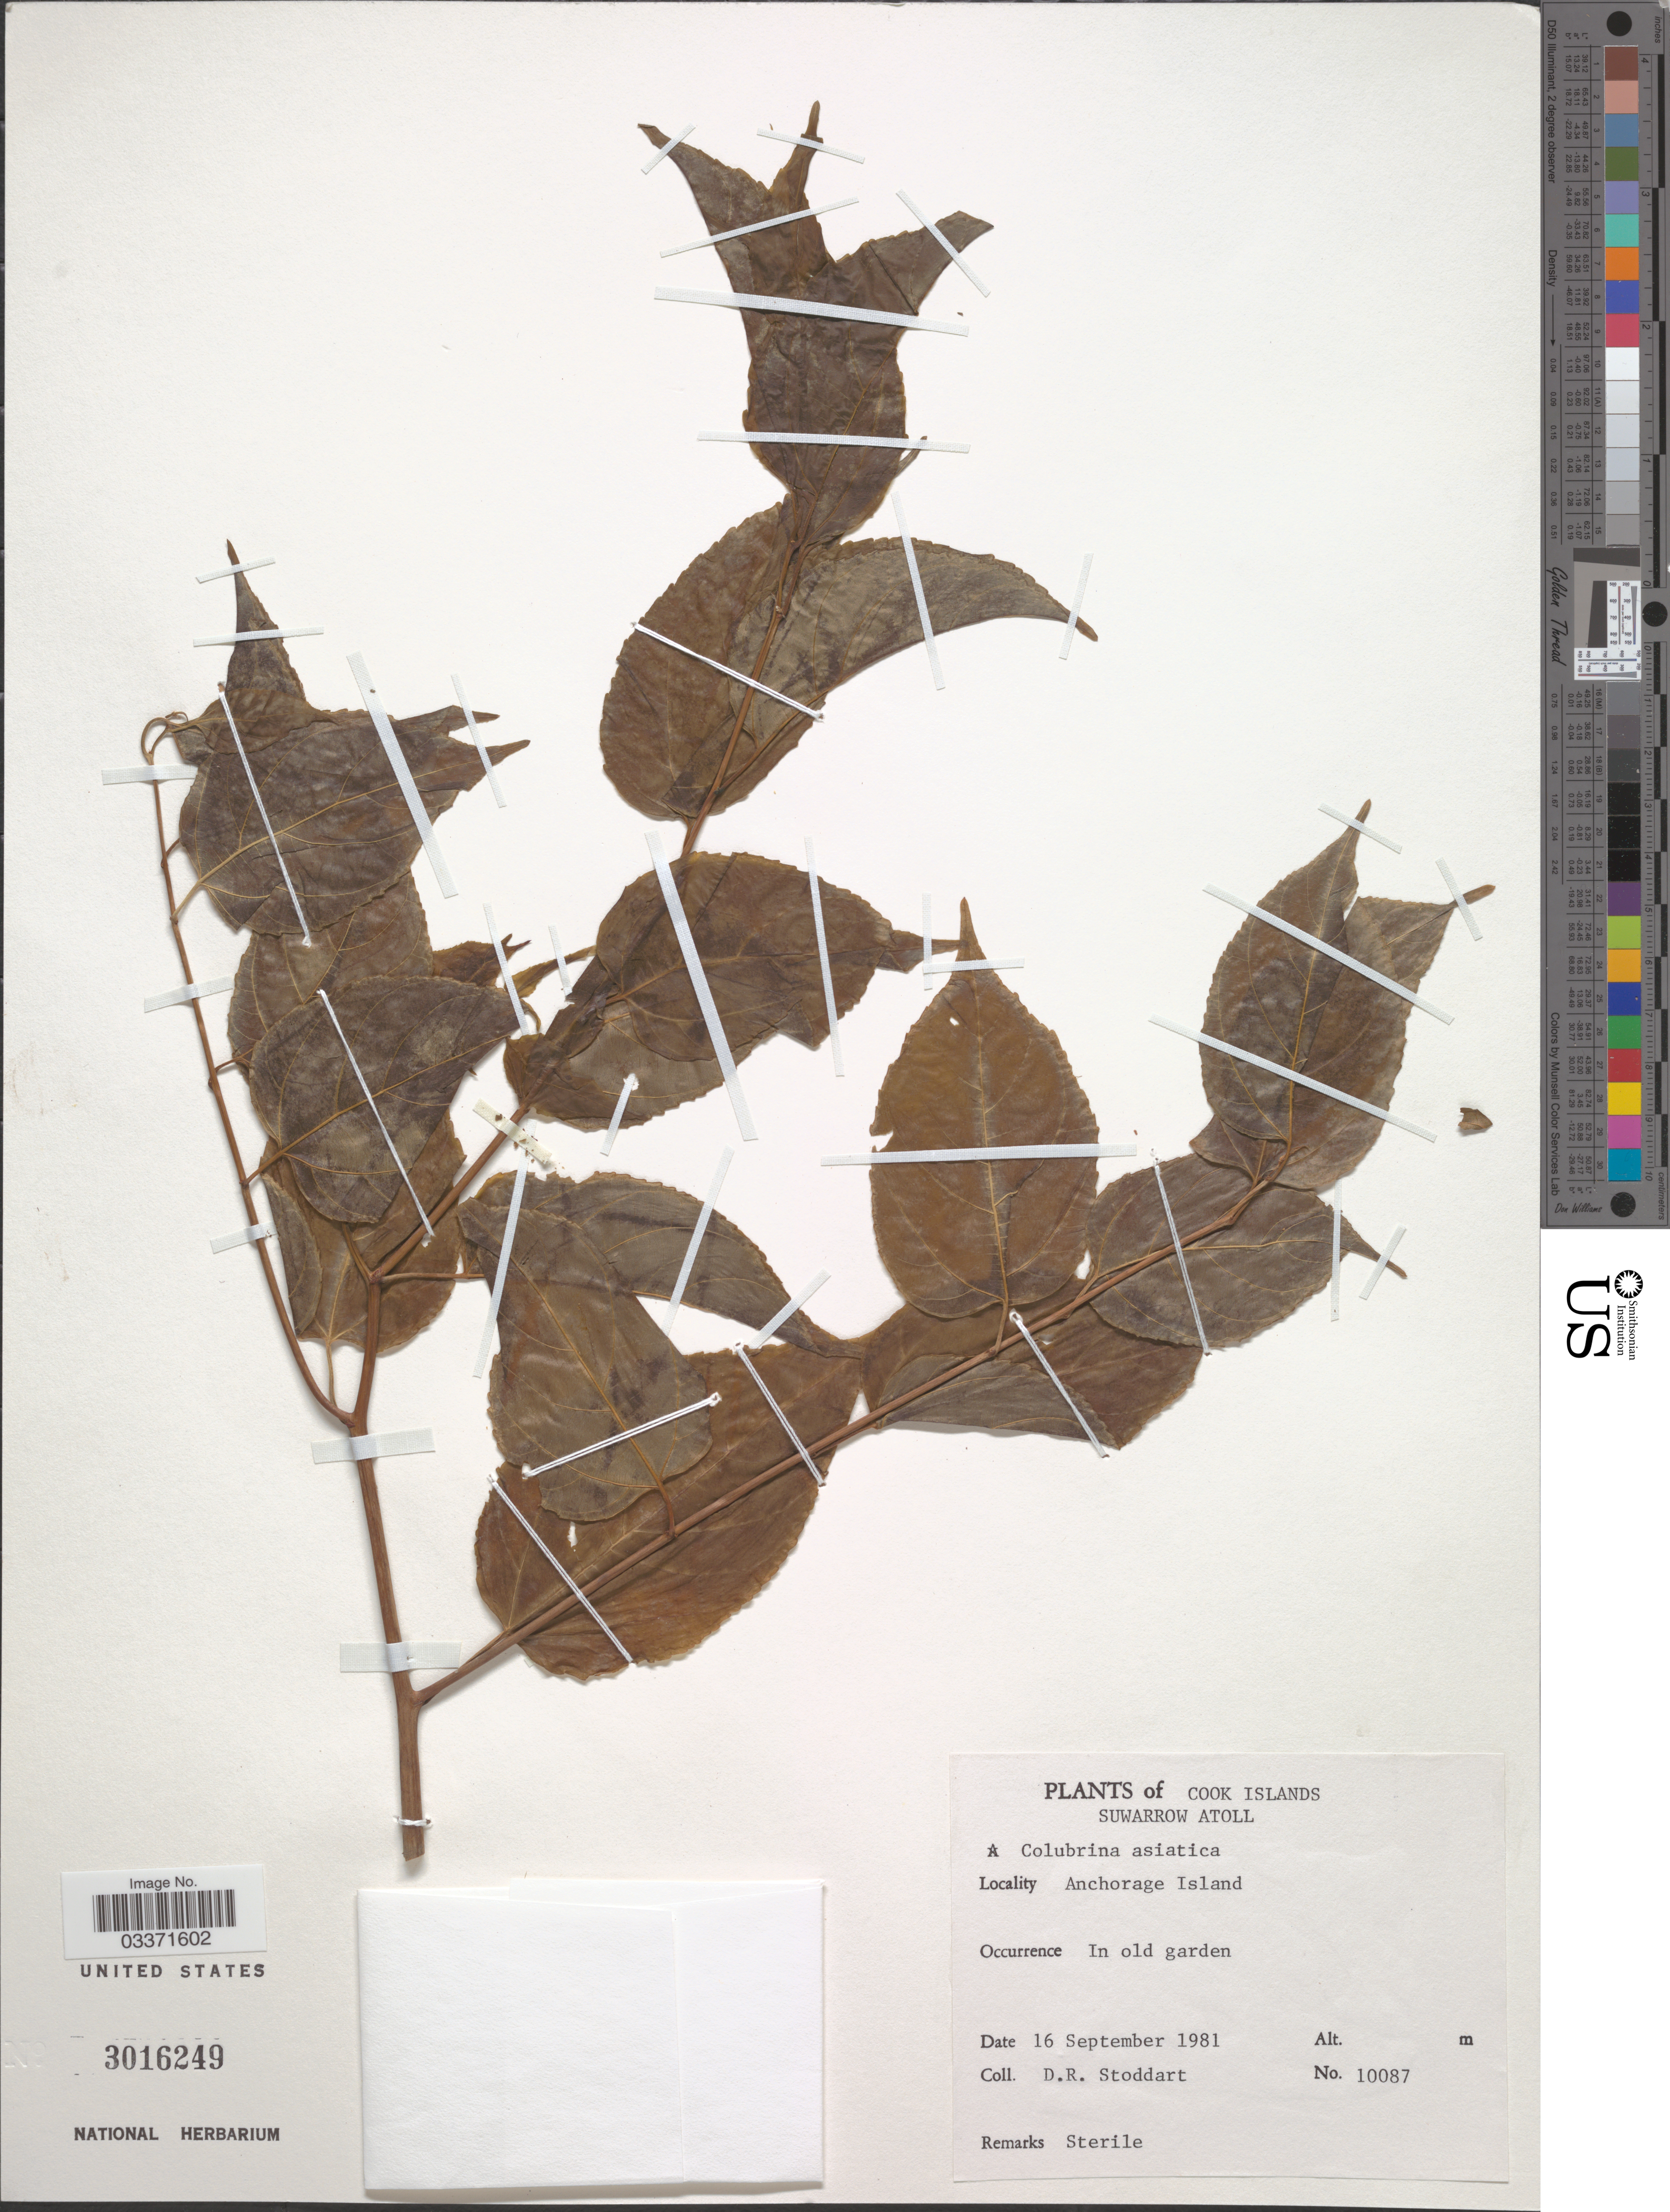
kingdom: Plantae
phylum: Tracheophyta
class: Magnoliopsida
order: Rosales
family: Rhamnaceae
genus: Colubrina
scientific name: Colubrina asiatica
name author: (L.) Brongn.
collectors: D. R. Stoddart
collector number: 10087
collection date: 1981-09-16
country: Cook Islands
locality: Suwarrow Atoll, Anchorage Island.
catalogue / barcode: US 3016249